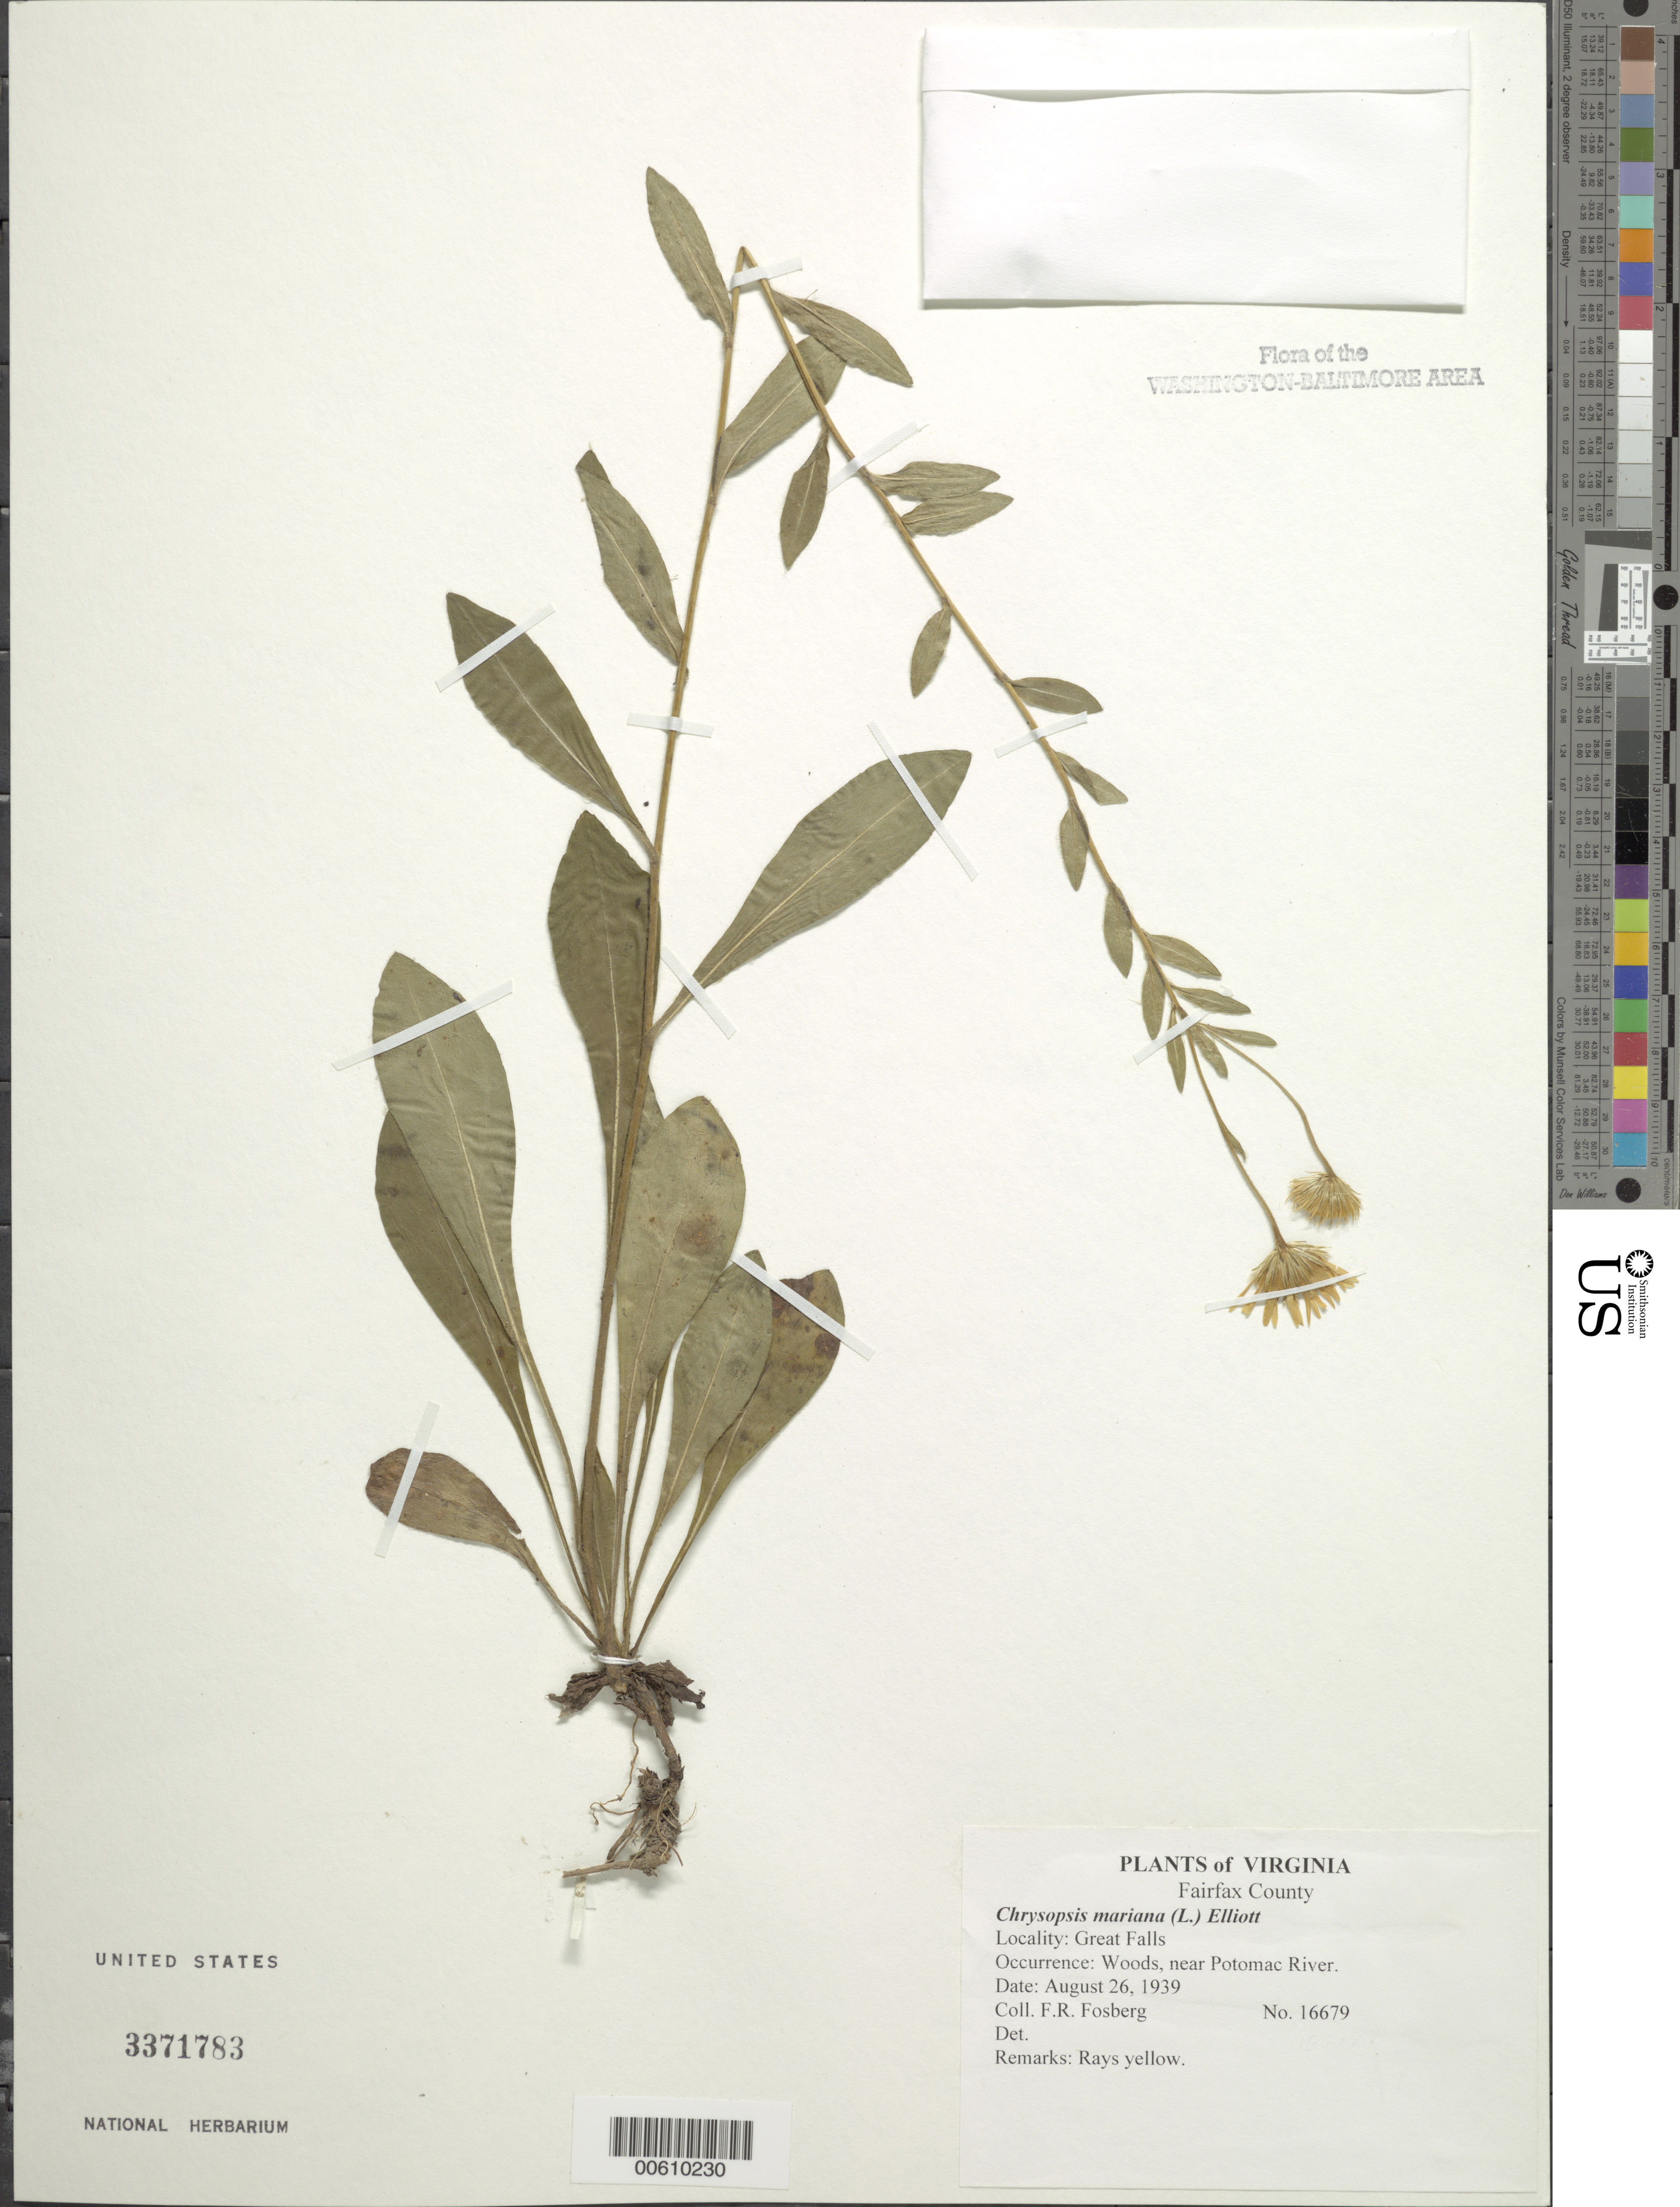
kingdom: Plantae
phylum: Tracheophyta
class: Magnoliopsida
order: Asterales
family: Asteraceae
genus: Chrysopsis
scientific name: Chrysopsis mariana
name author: (L.) Elliott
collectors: F. R. Fosberg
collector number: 16679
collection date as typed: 26 Aug 1939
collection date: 1939-08-26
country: United States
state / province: Virginia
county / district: Fairfax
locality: Great Falls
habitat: Woods, near Potomac River.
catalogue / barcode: US 3371783